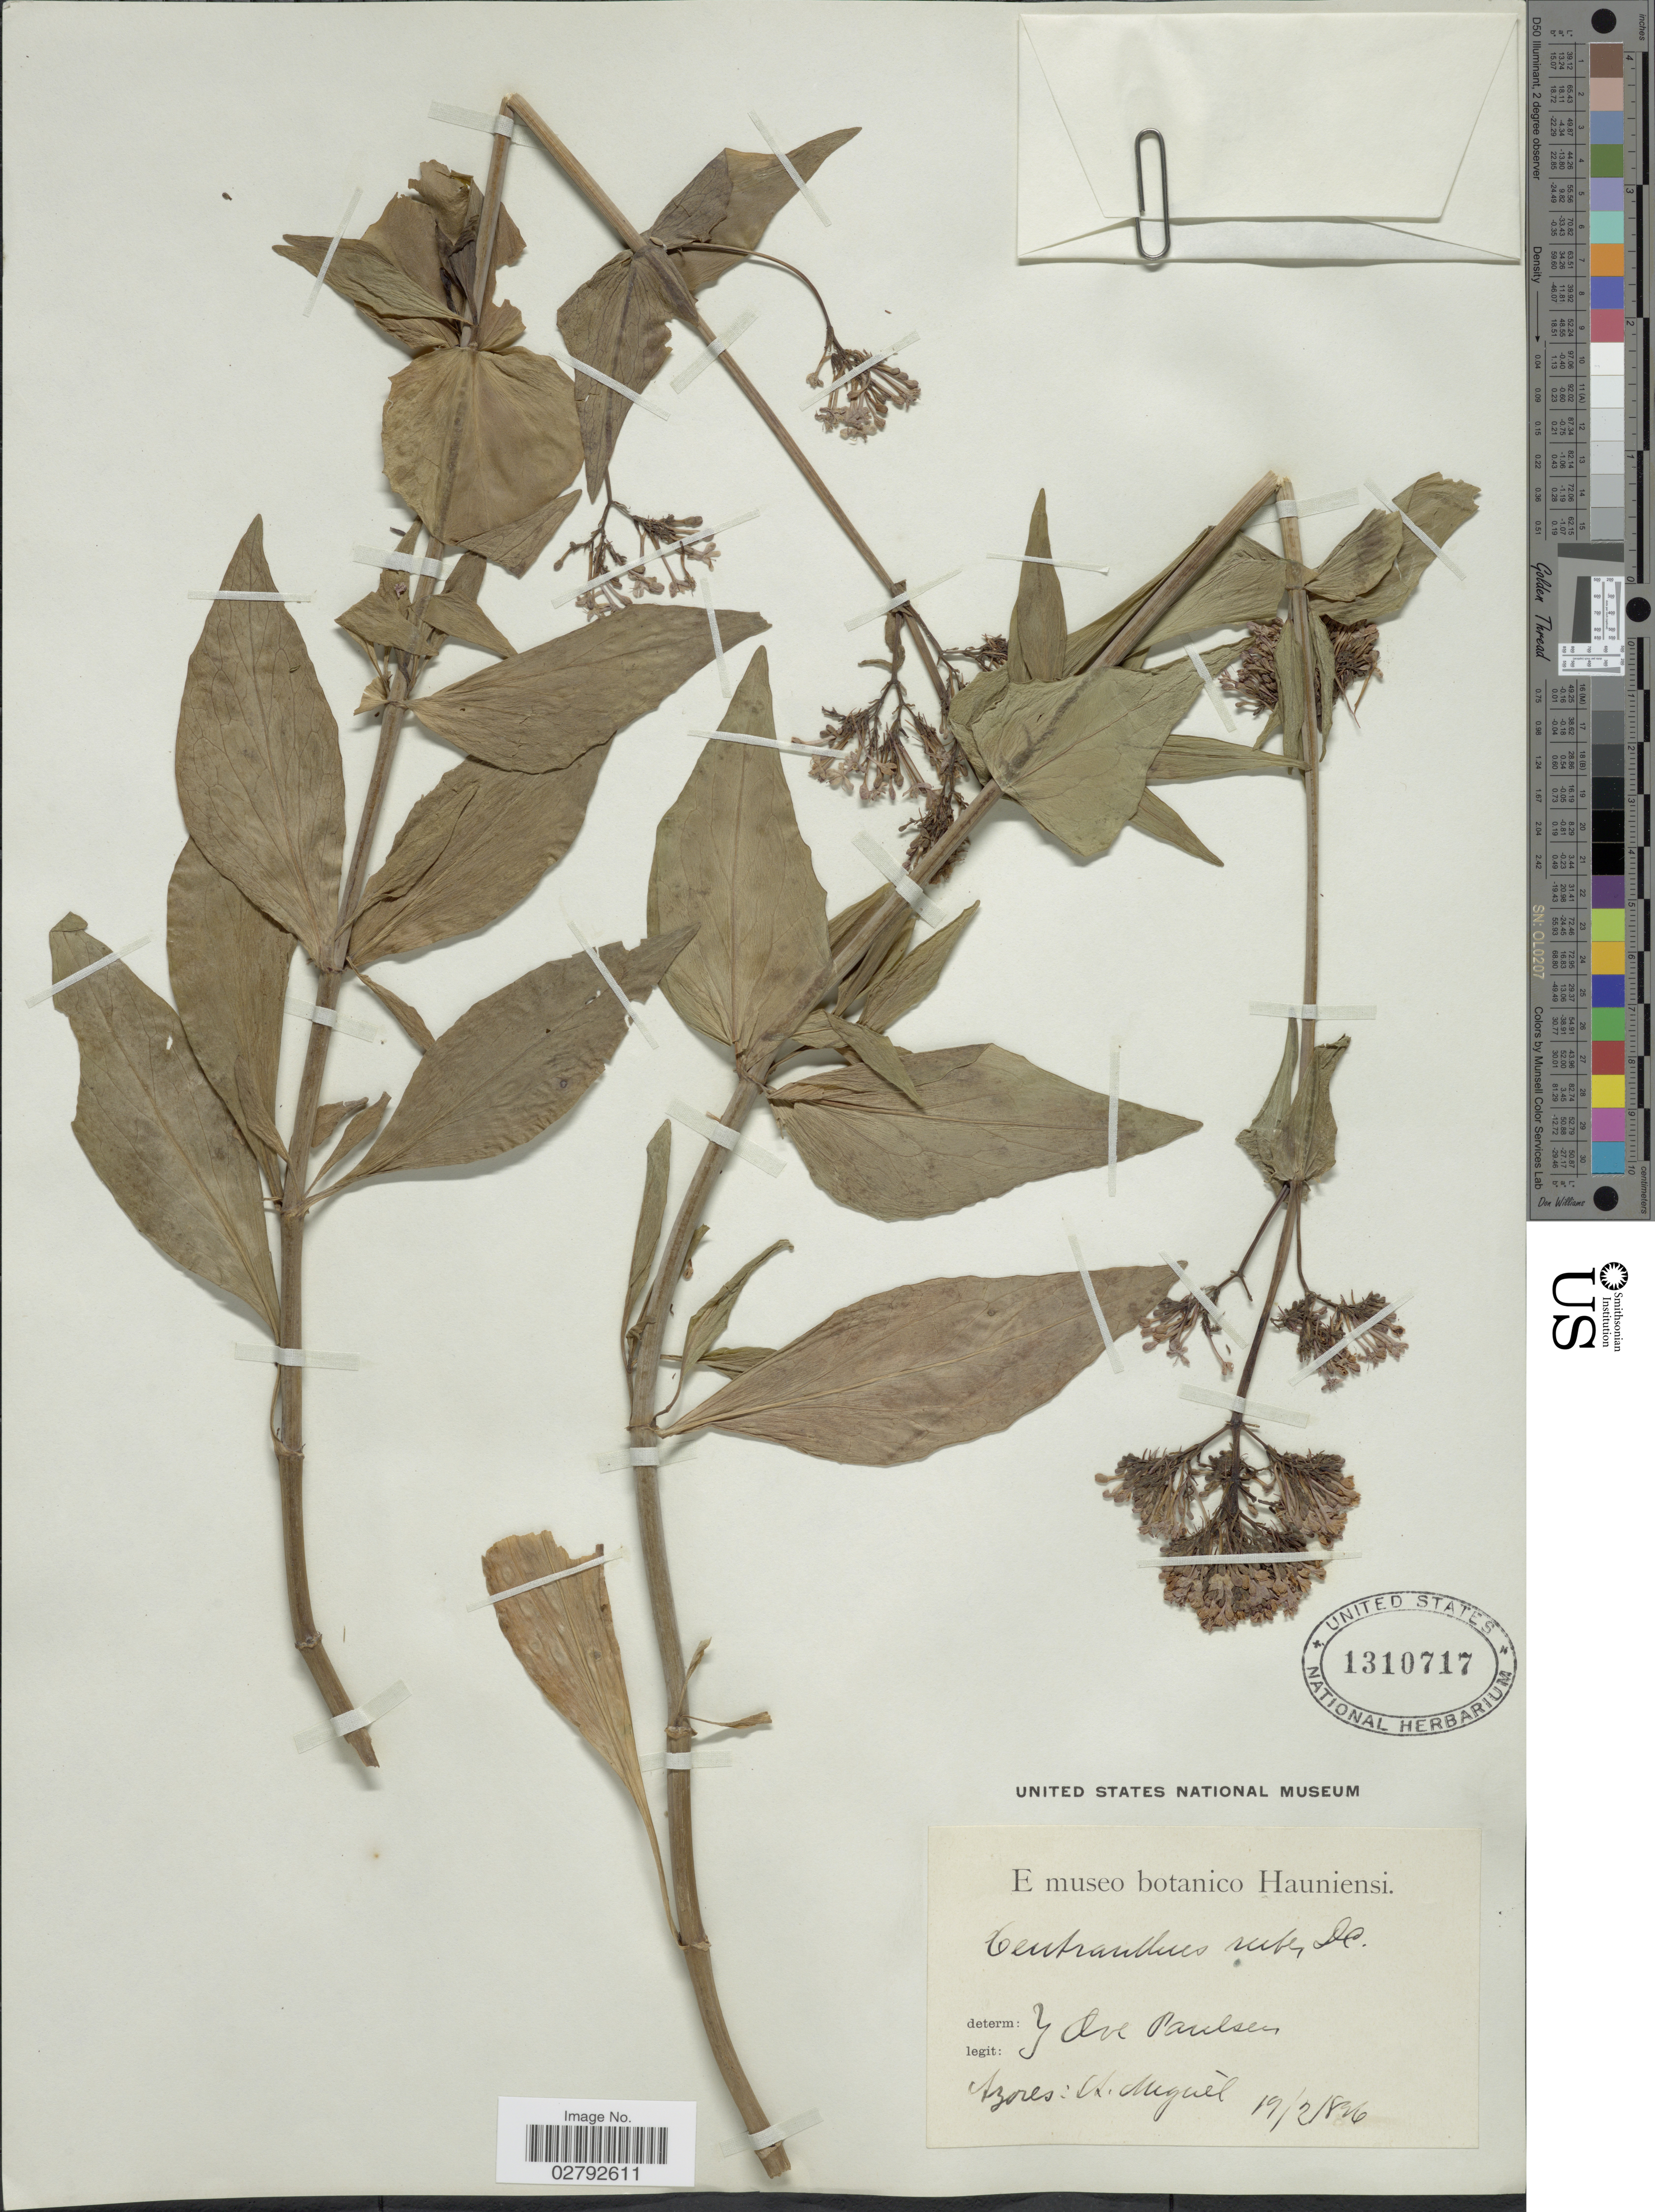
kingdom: Plantae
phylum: Tracheophyta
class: Magnoliopsida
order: Dipsacales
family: Caprifoliaceae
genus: Centranthus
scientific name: Centranthus ruber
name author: (L.) DC.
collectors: A. Paulsen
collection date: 1826-02-19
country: Portugal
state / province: Azores (Aut. Reg.)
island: São Miguel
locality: St. Miguél.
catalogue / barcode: US 1310717